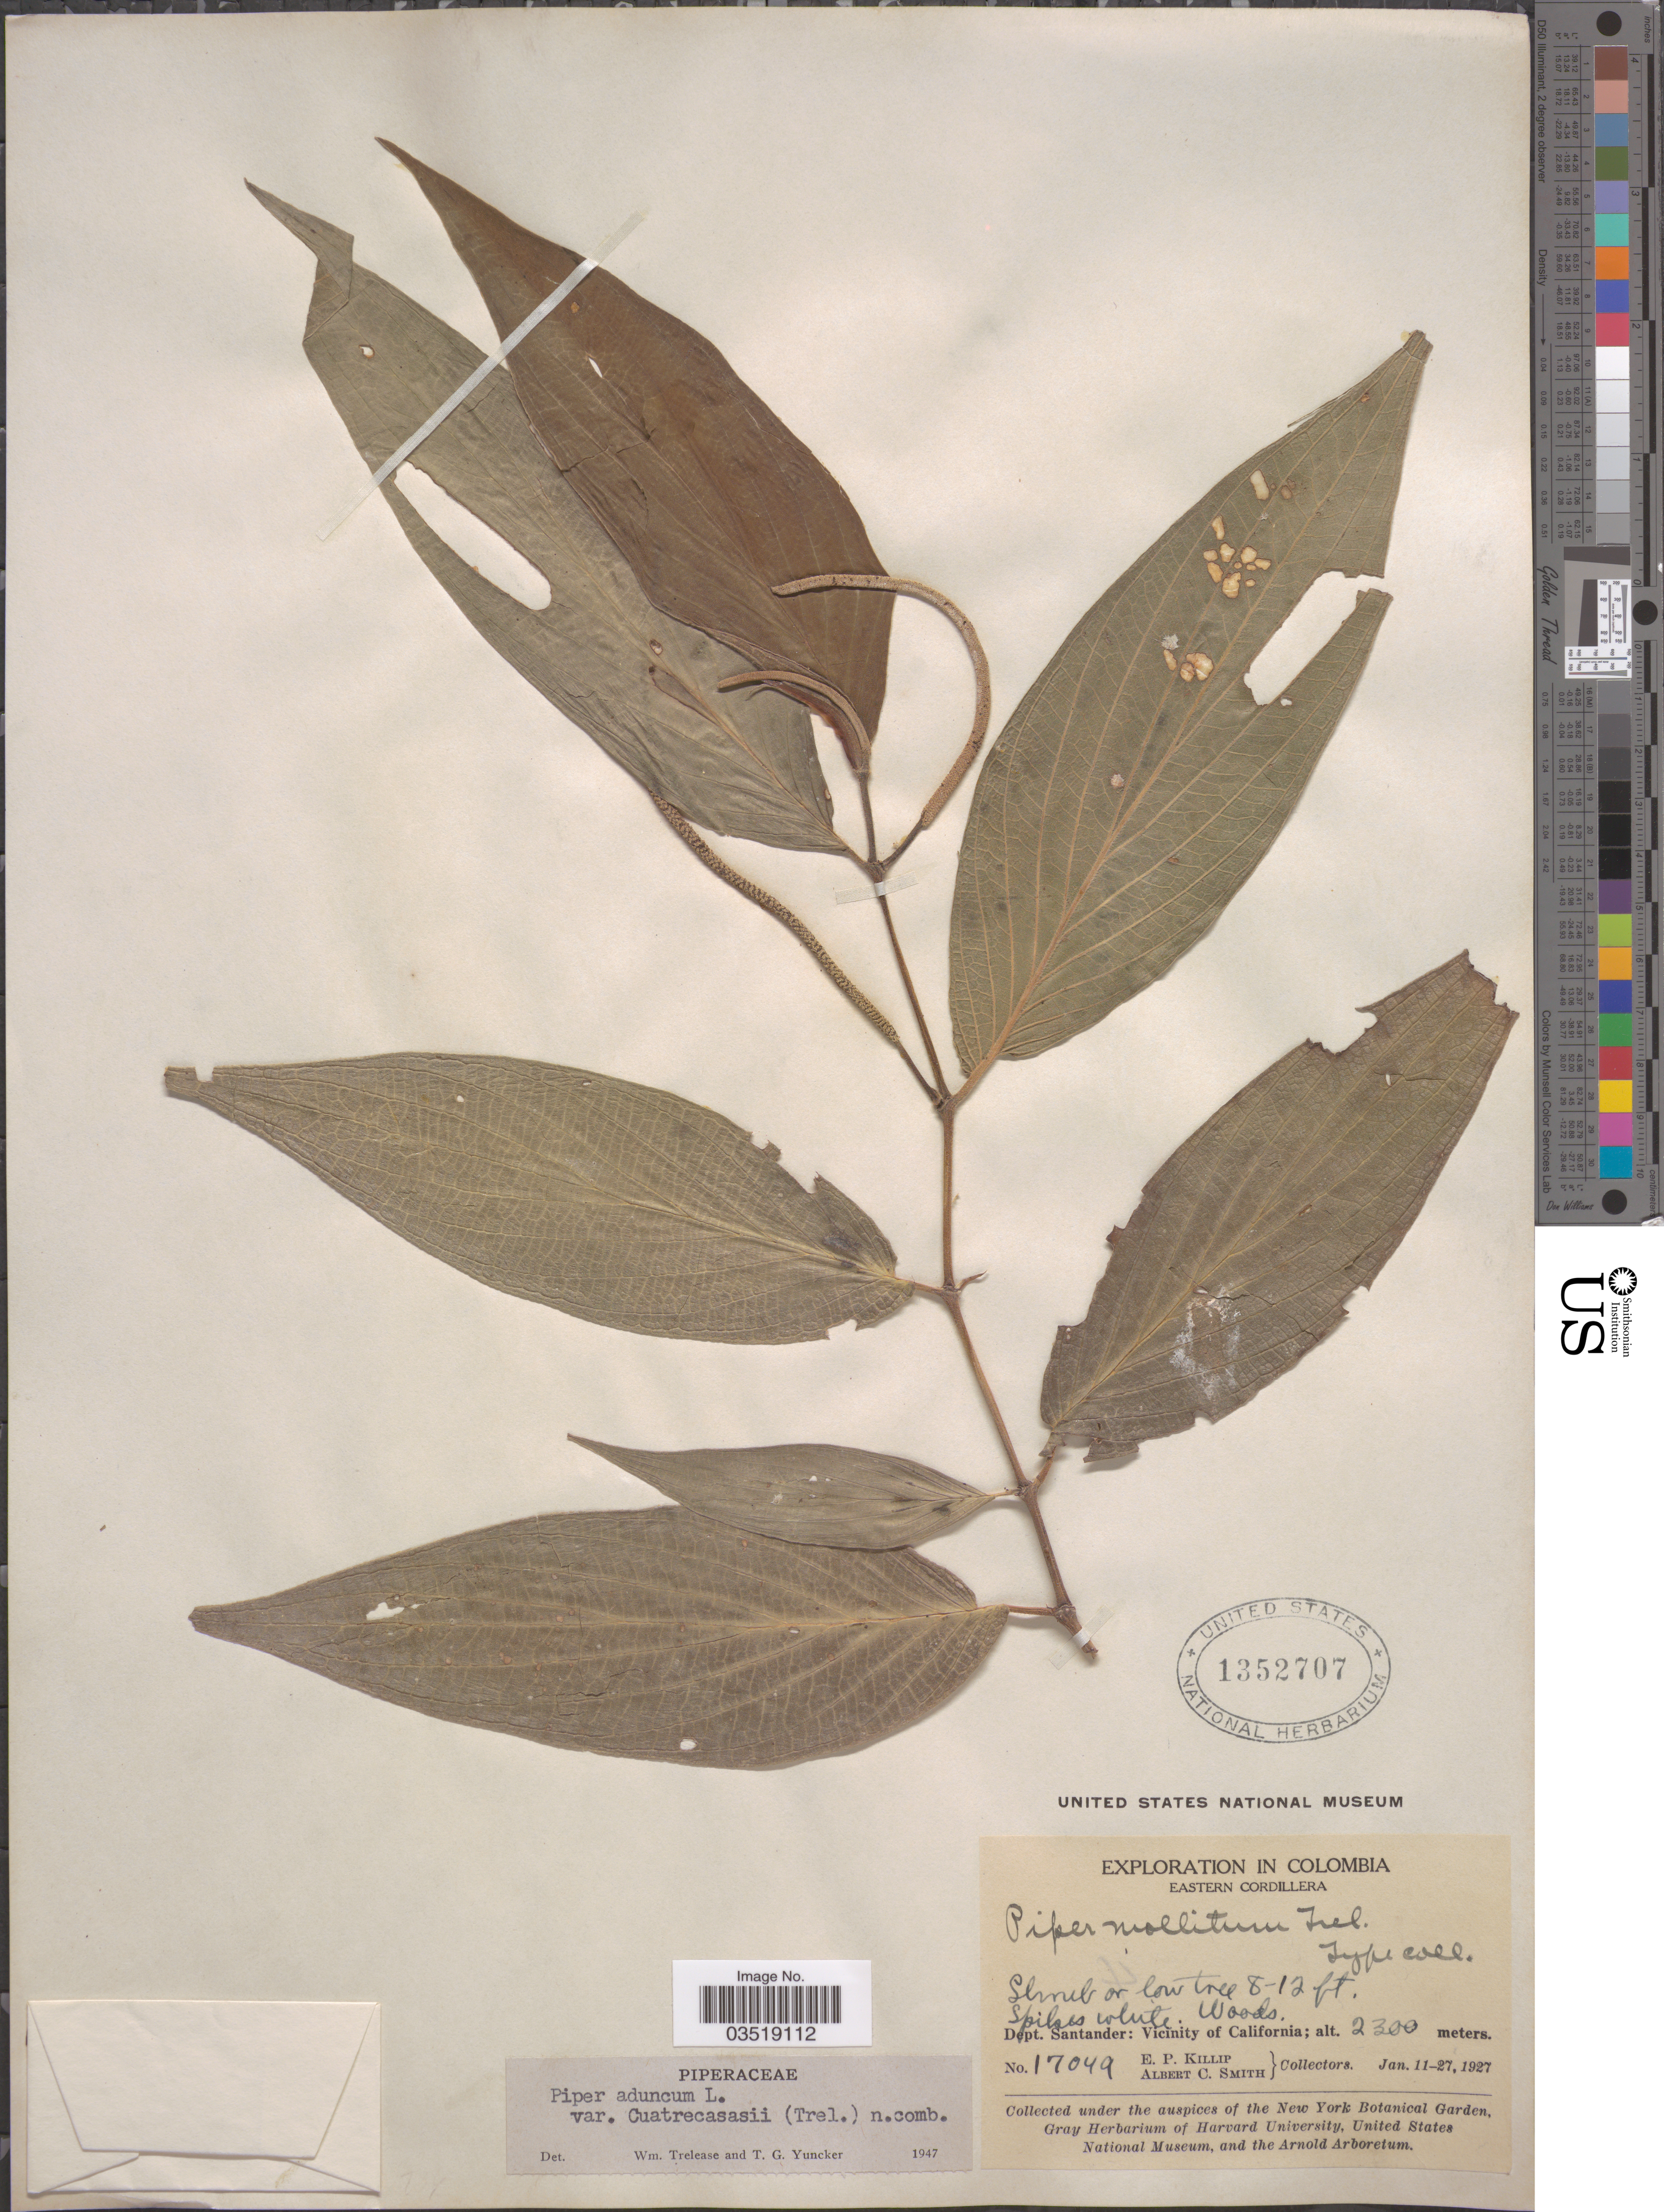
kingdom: Plantae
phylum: Tracheophyta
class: Magnoliopsida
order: Piperales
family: Piperaceae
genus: Piper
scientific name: Piper aduncum var. cordulatum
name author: L.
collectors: E. P. Killip & A. C. Smith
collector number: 17049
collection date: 1927-01-11/1927-01-27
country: Colombia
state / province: Santander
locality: Eastern Cordillera. Dept. Santander: Vicinity of California.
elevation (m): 2300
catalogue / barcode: US 1352707